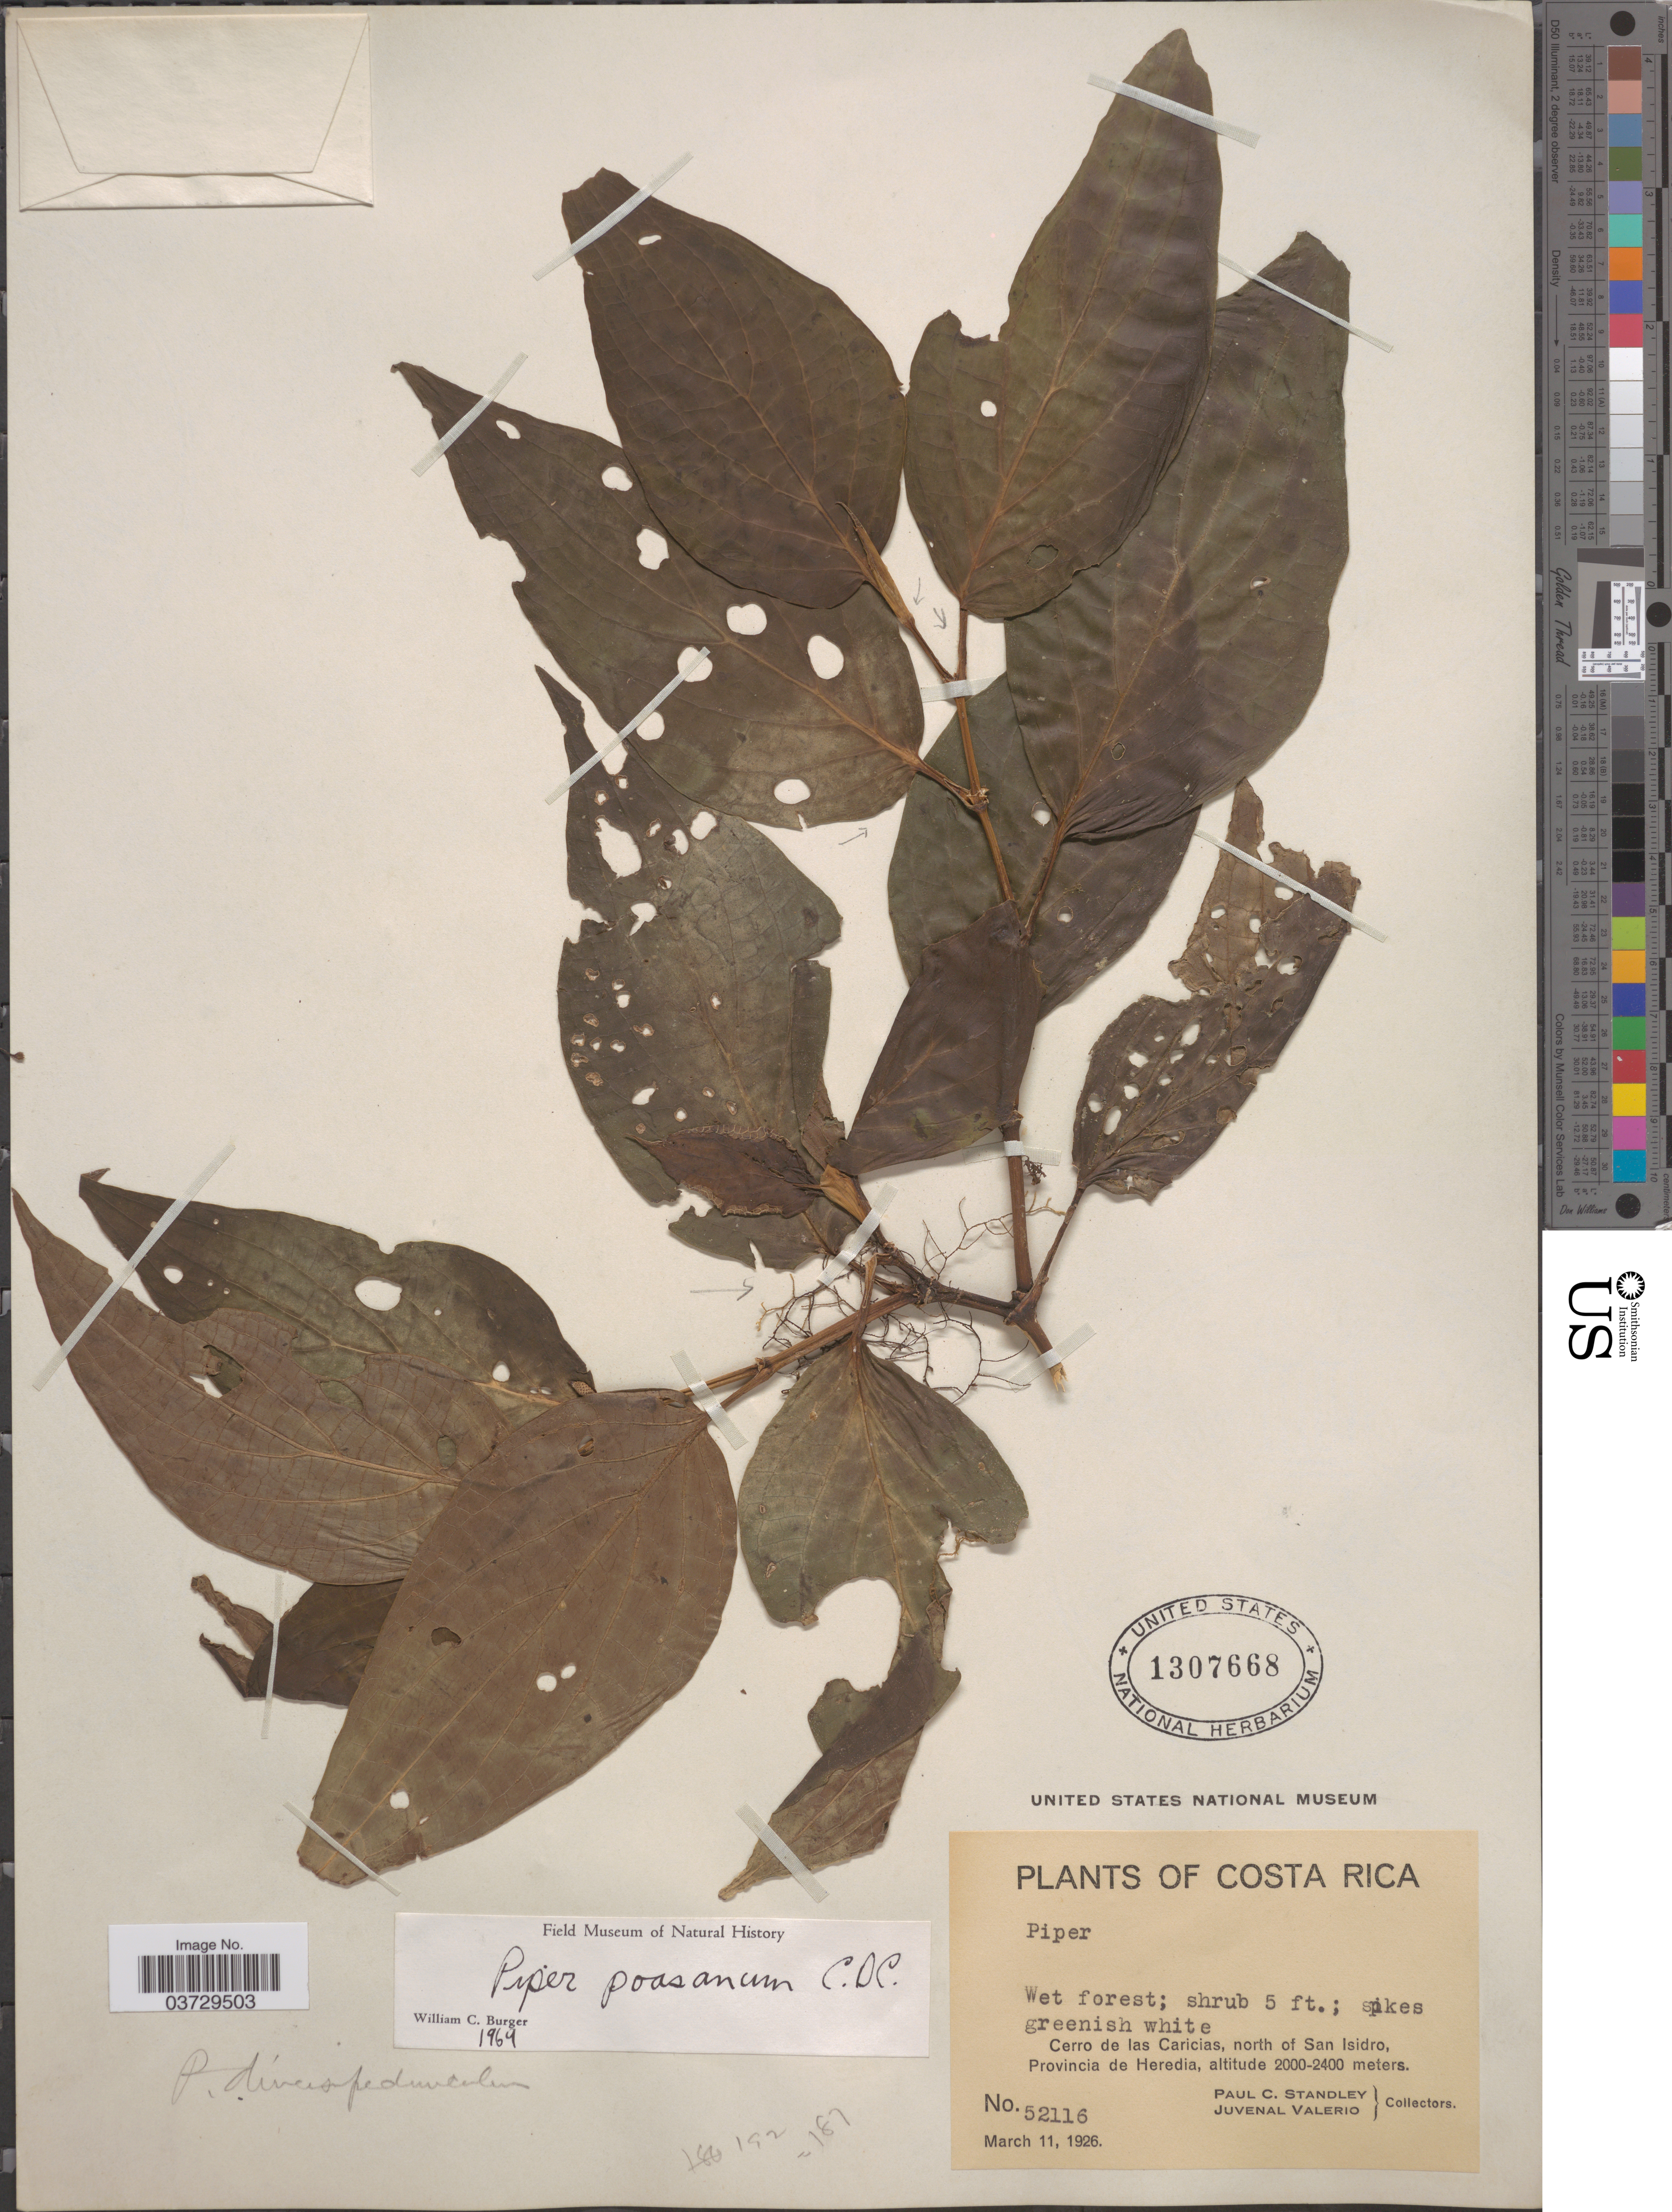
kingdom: Plantae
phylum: Tracheophyta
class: Magnoliopsida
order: Piperales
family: Piperaceae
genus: Piper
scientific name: Piper poasanum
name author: C. DC.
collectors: P. C. Standley & J. Valerio R.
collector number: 52116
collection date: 1926-03-11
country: Costa Rica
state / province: Heredia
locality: Cerro de las Caricias, north of San Isidro.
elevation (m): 2000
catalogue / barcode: US 1307668